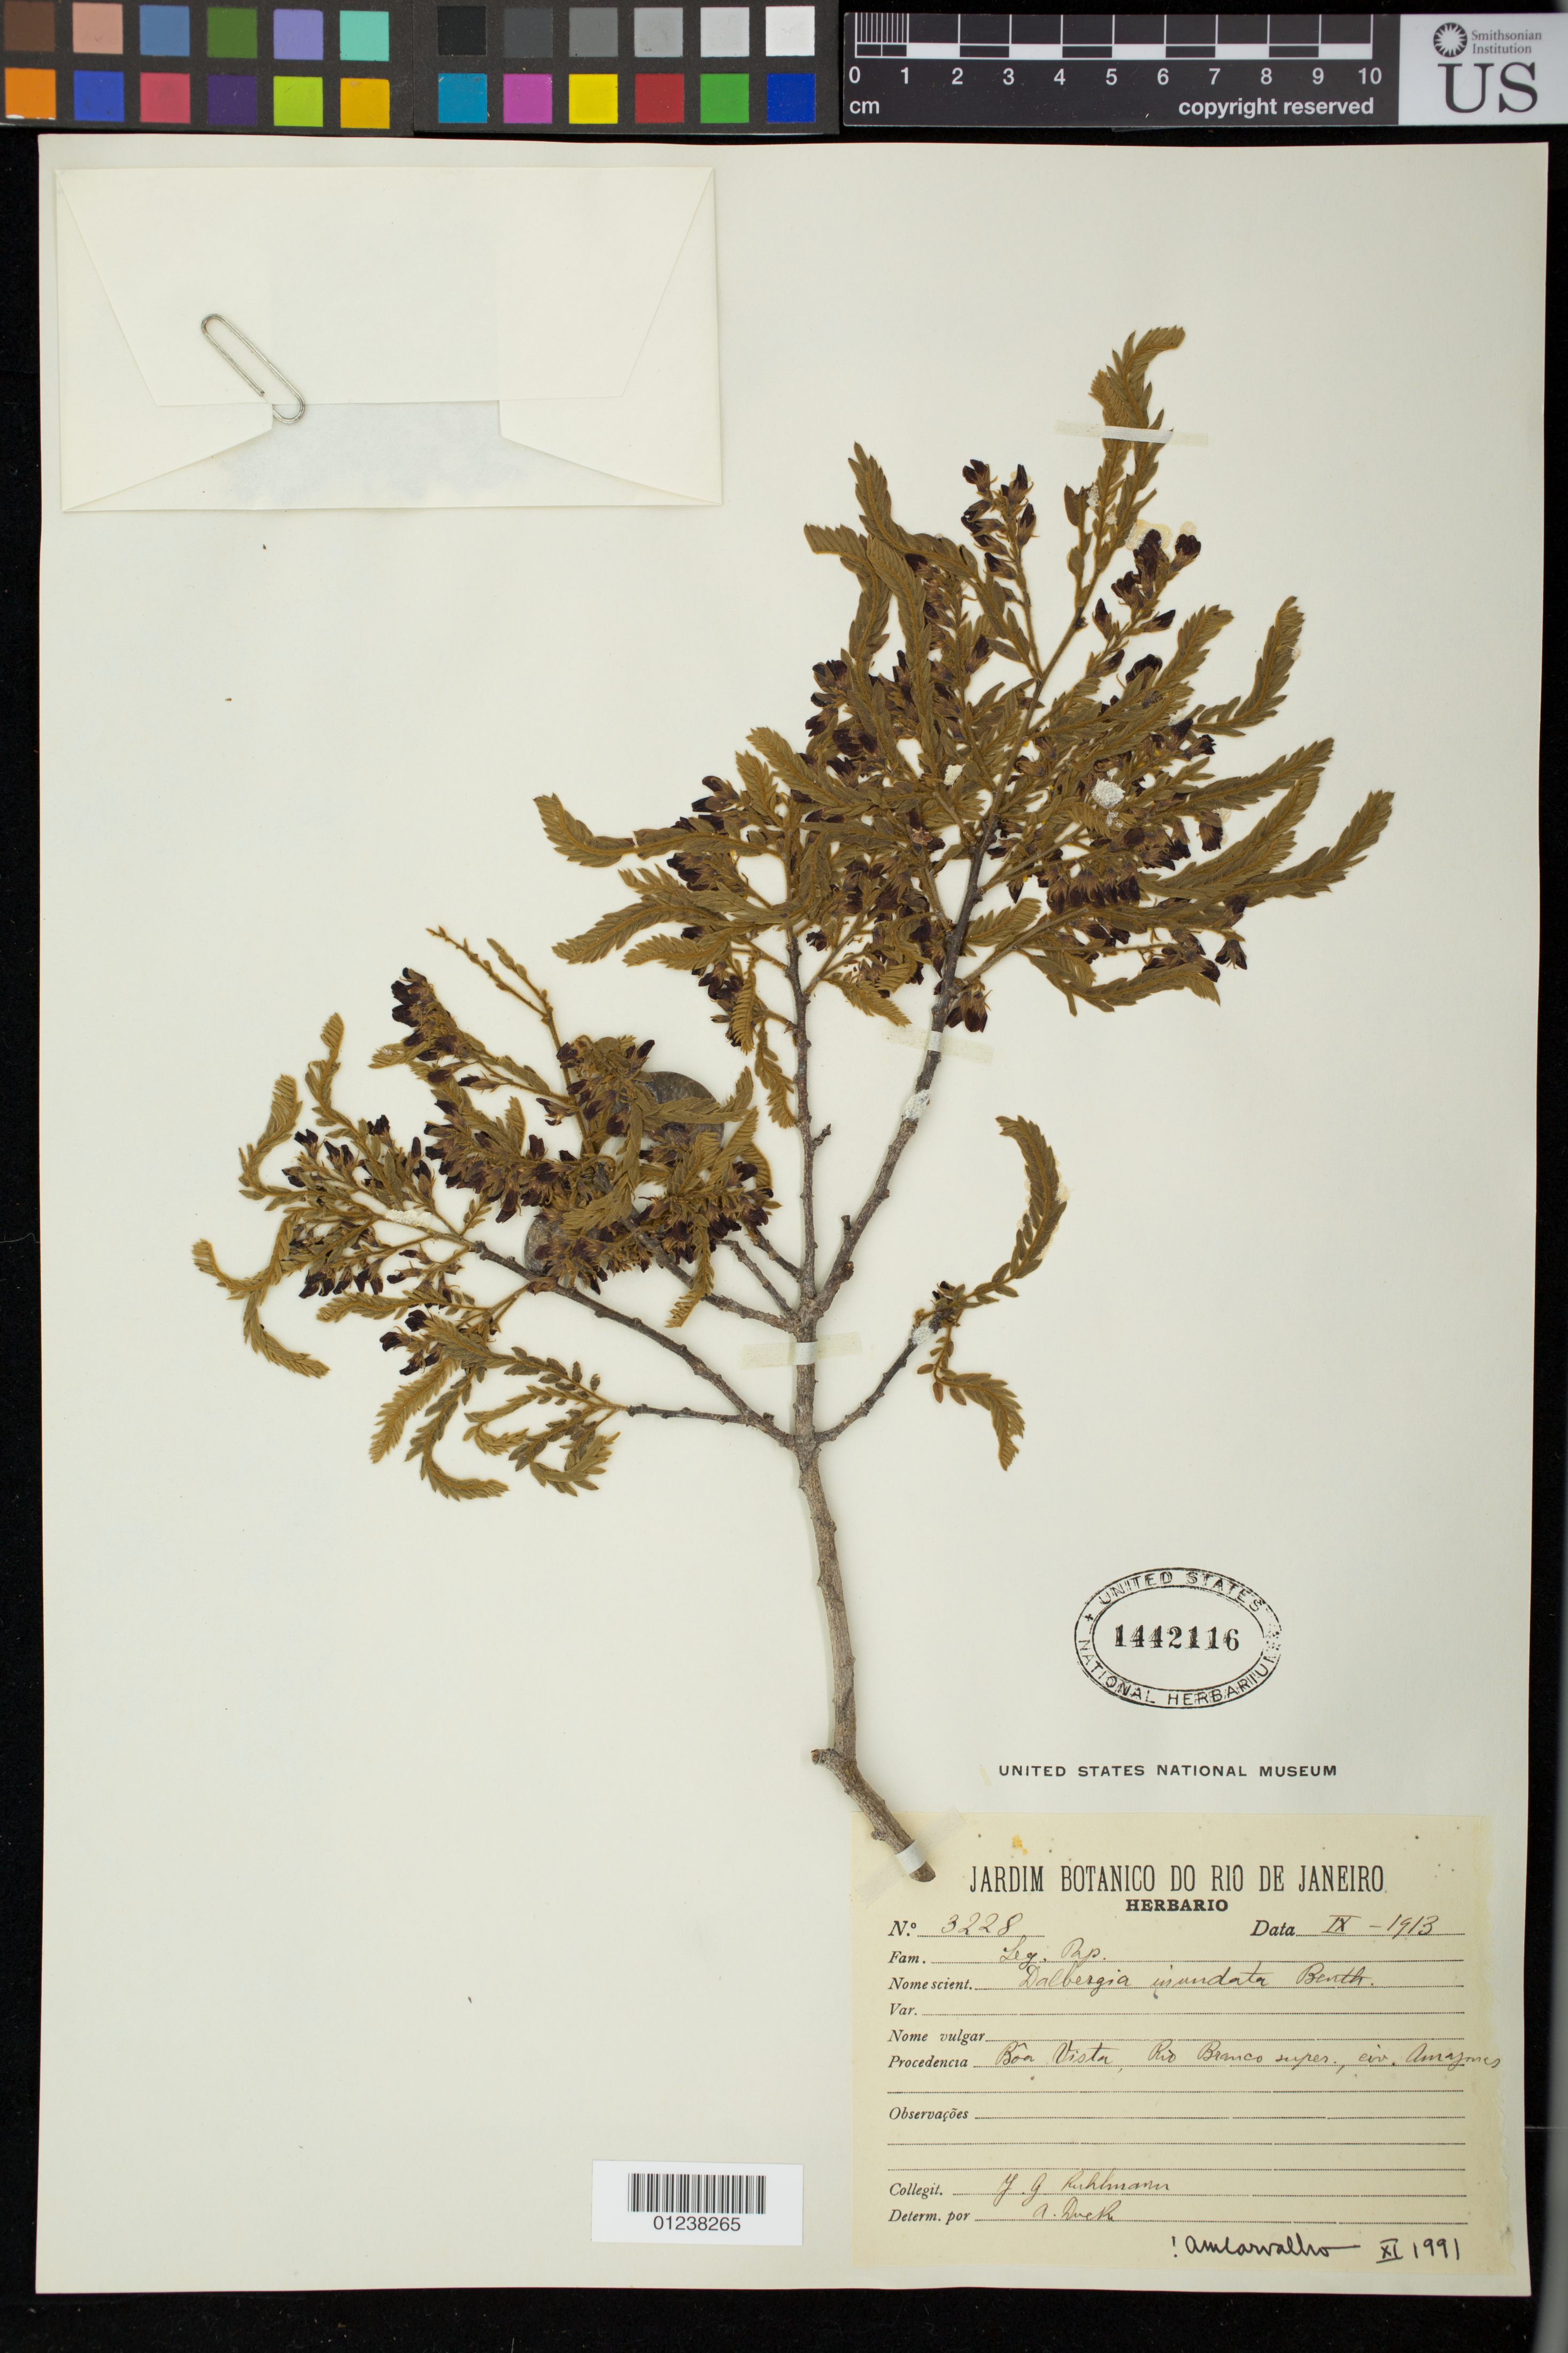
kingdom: Plantae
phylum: Tracheophyta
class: Magnoliopsida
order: Fabales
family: Fabaceae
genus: Dalbergia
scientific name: Dalbergia inundata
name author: Benth.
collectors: J. G. Kuhlmann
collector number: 3228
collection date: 1913-09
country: Brazil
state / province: Amazonas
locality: Boa Vista, Rio Branco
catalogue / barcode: US 1442116